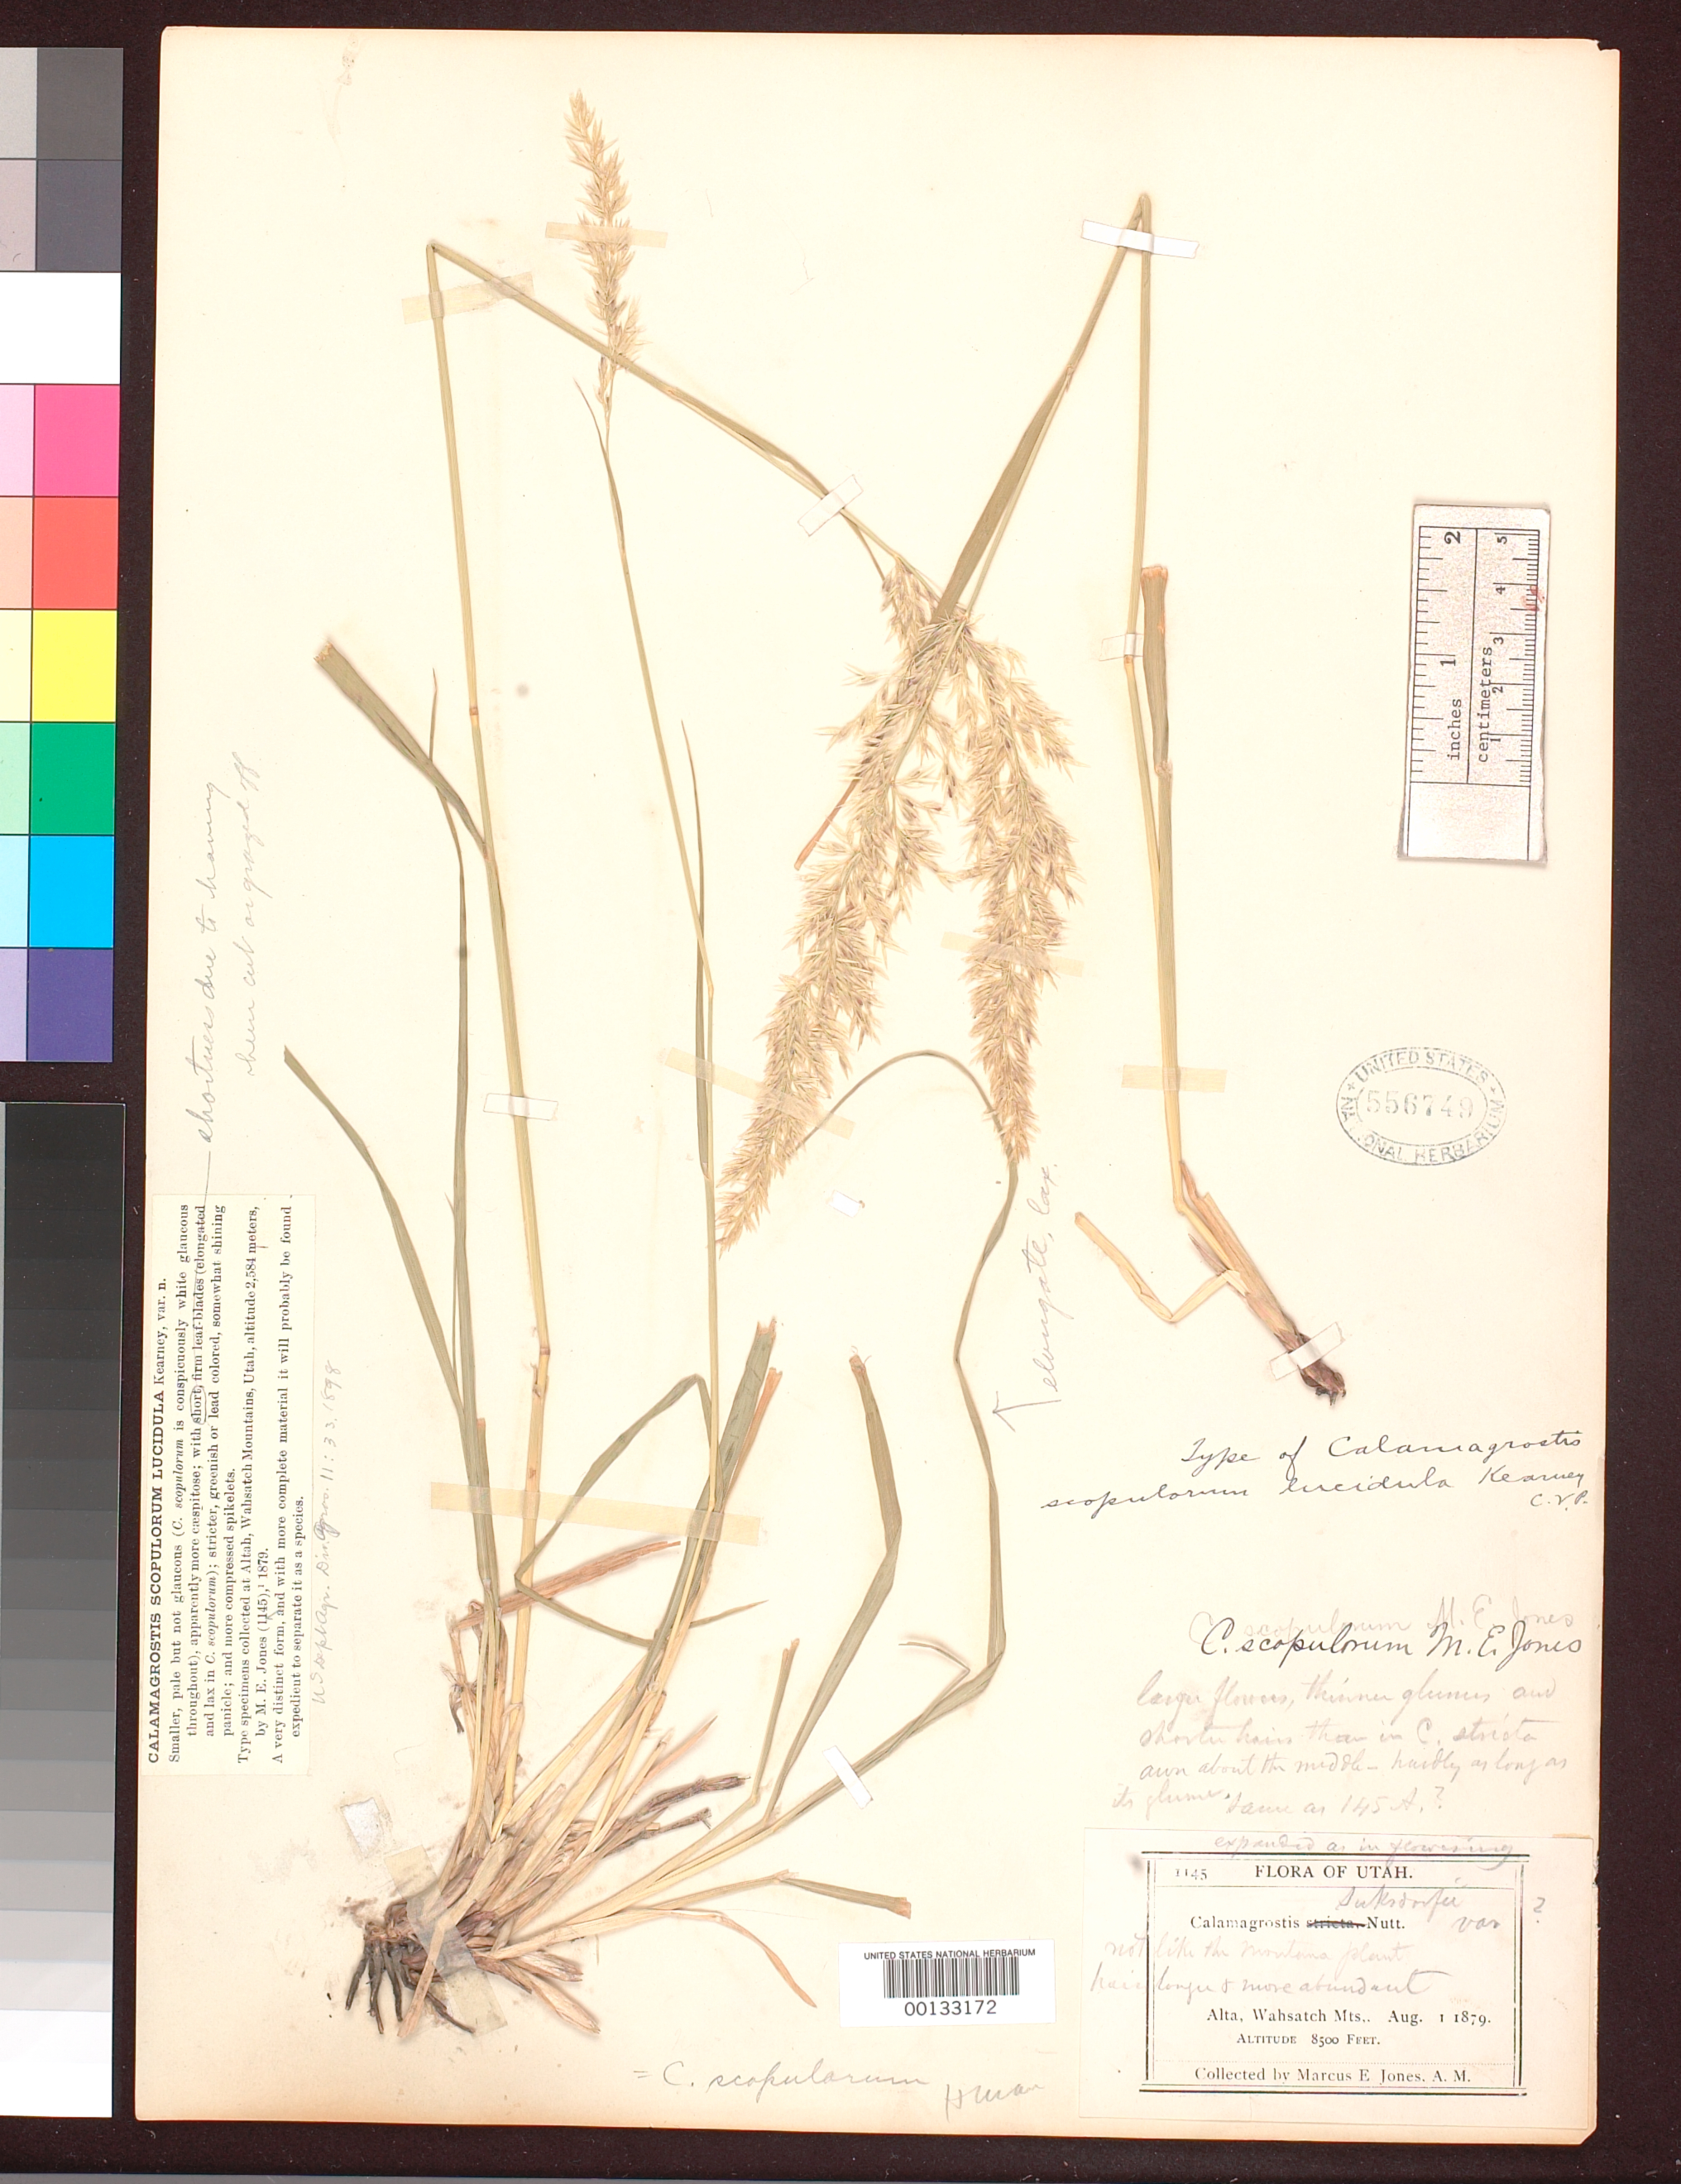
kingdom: Plantae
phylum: Tracheophyta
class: Liliopsida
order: Poales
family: Poaceae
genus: Calamagrostis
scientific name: Calamagrostis scopulorum var. lucidula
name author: Kearney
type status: Holotype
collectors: M. E. Jones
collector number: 1145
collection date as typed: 01 Aug 1879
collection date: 1879-08-01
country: United States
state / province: Utah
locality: Altah, Wahsatch Mtns.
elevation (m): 2584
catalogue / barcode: US 556749